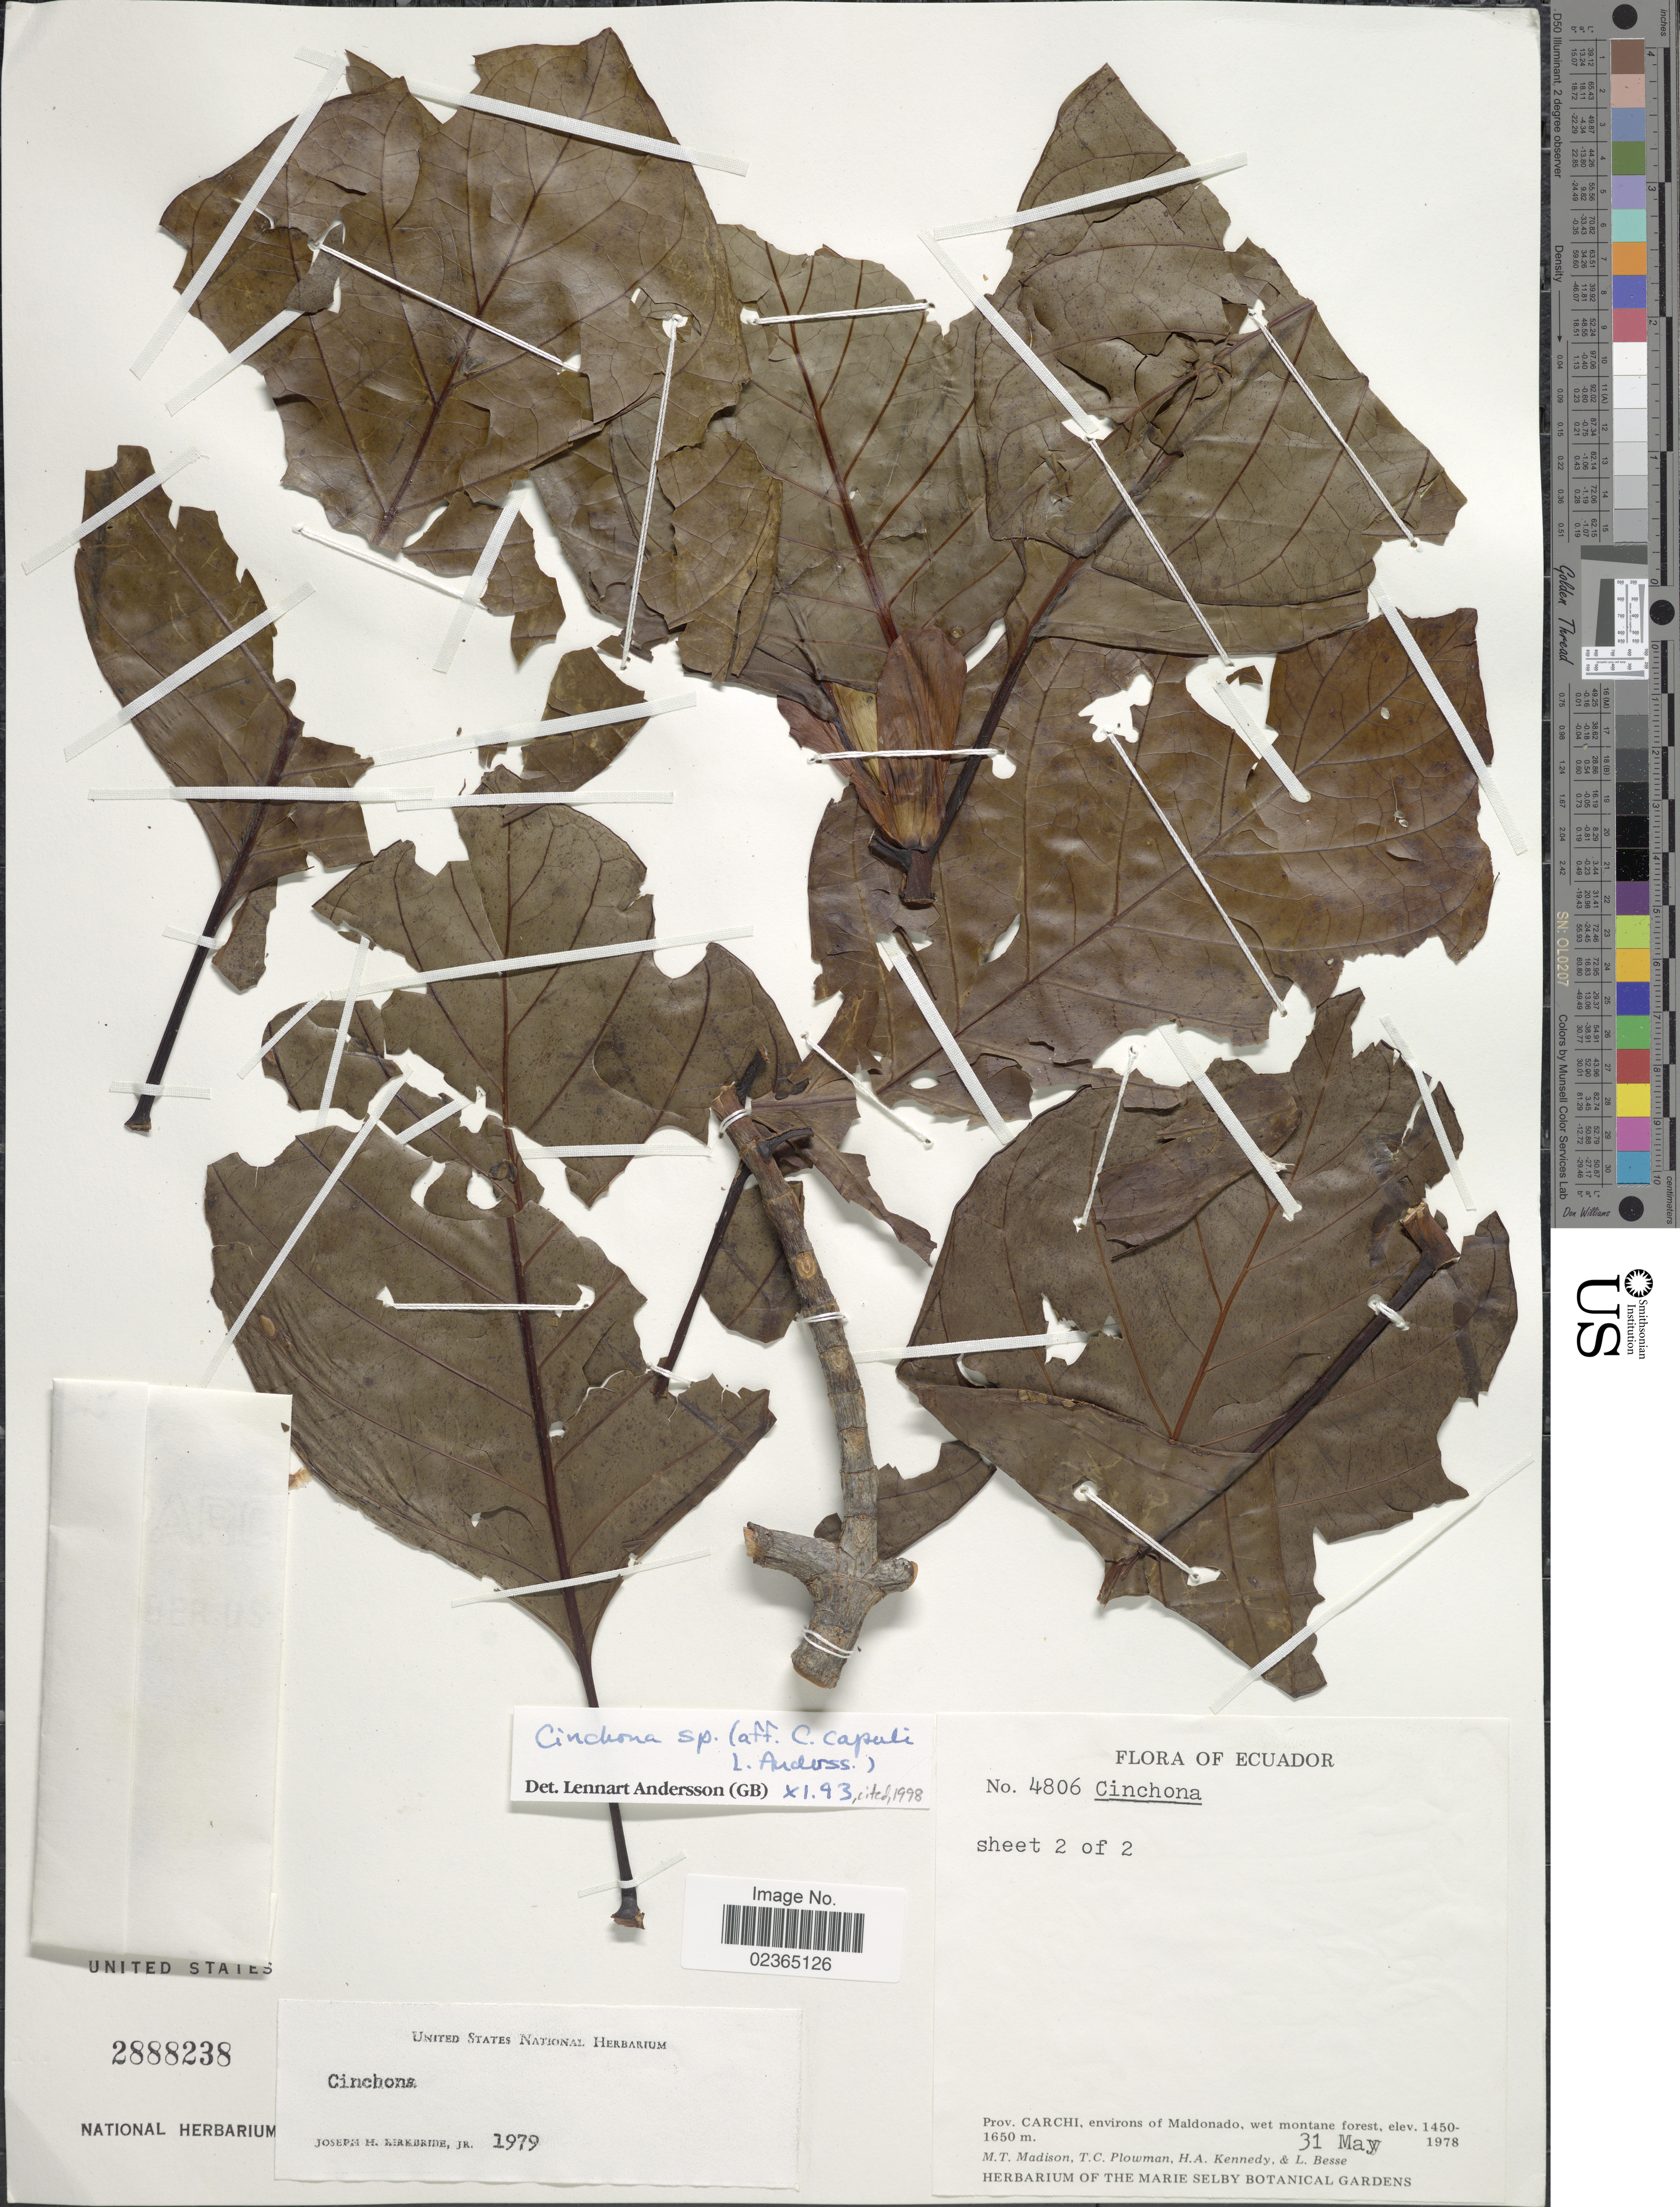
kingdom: Plantae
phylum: Tracheophyta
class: Magnoliopsida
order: Gentianales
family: Rubiaceae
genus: Cinchona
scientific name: Cinchona sp.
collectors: M. T. Madison, T. Plowman, H. Kennedy & L. Besse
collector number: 4806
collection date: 1978-05-31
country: Ecuador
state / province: Carchi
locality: Environs of Maldonado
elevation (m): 1450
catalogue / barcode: US 288238